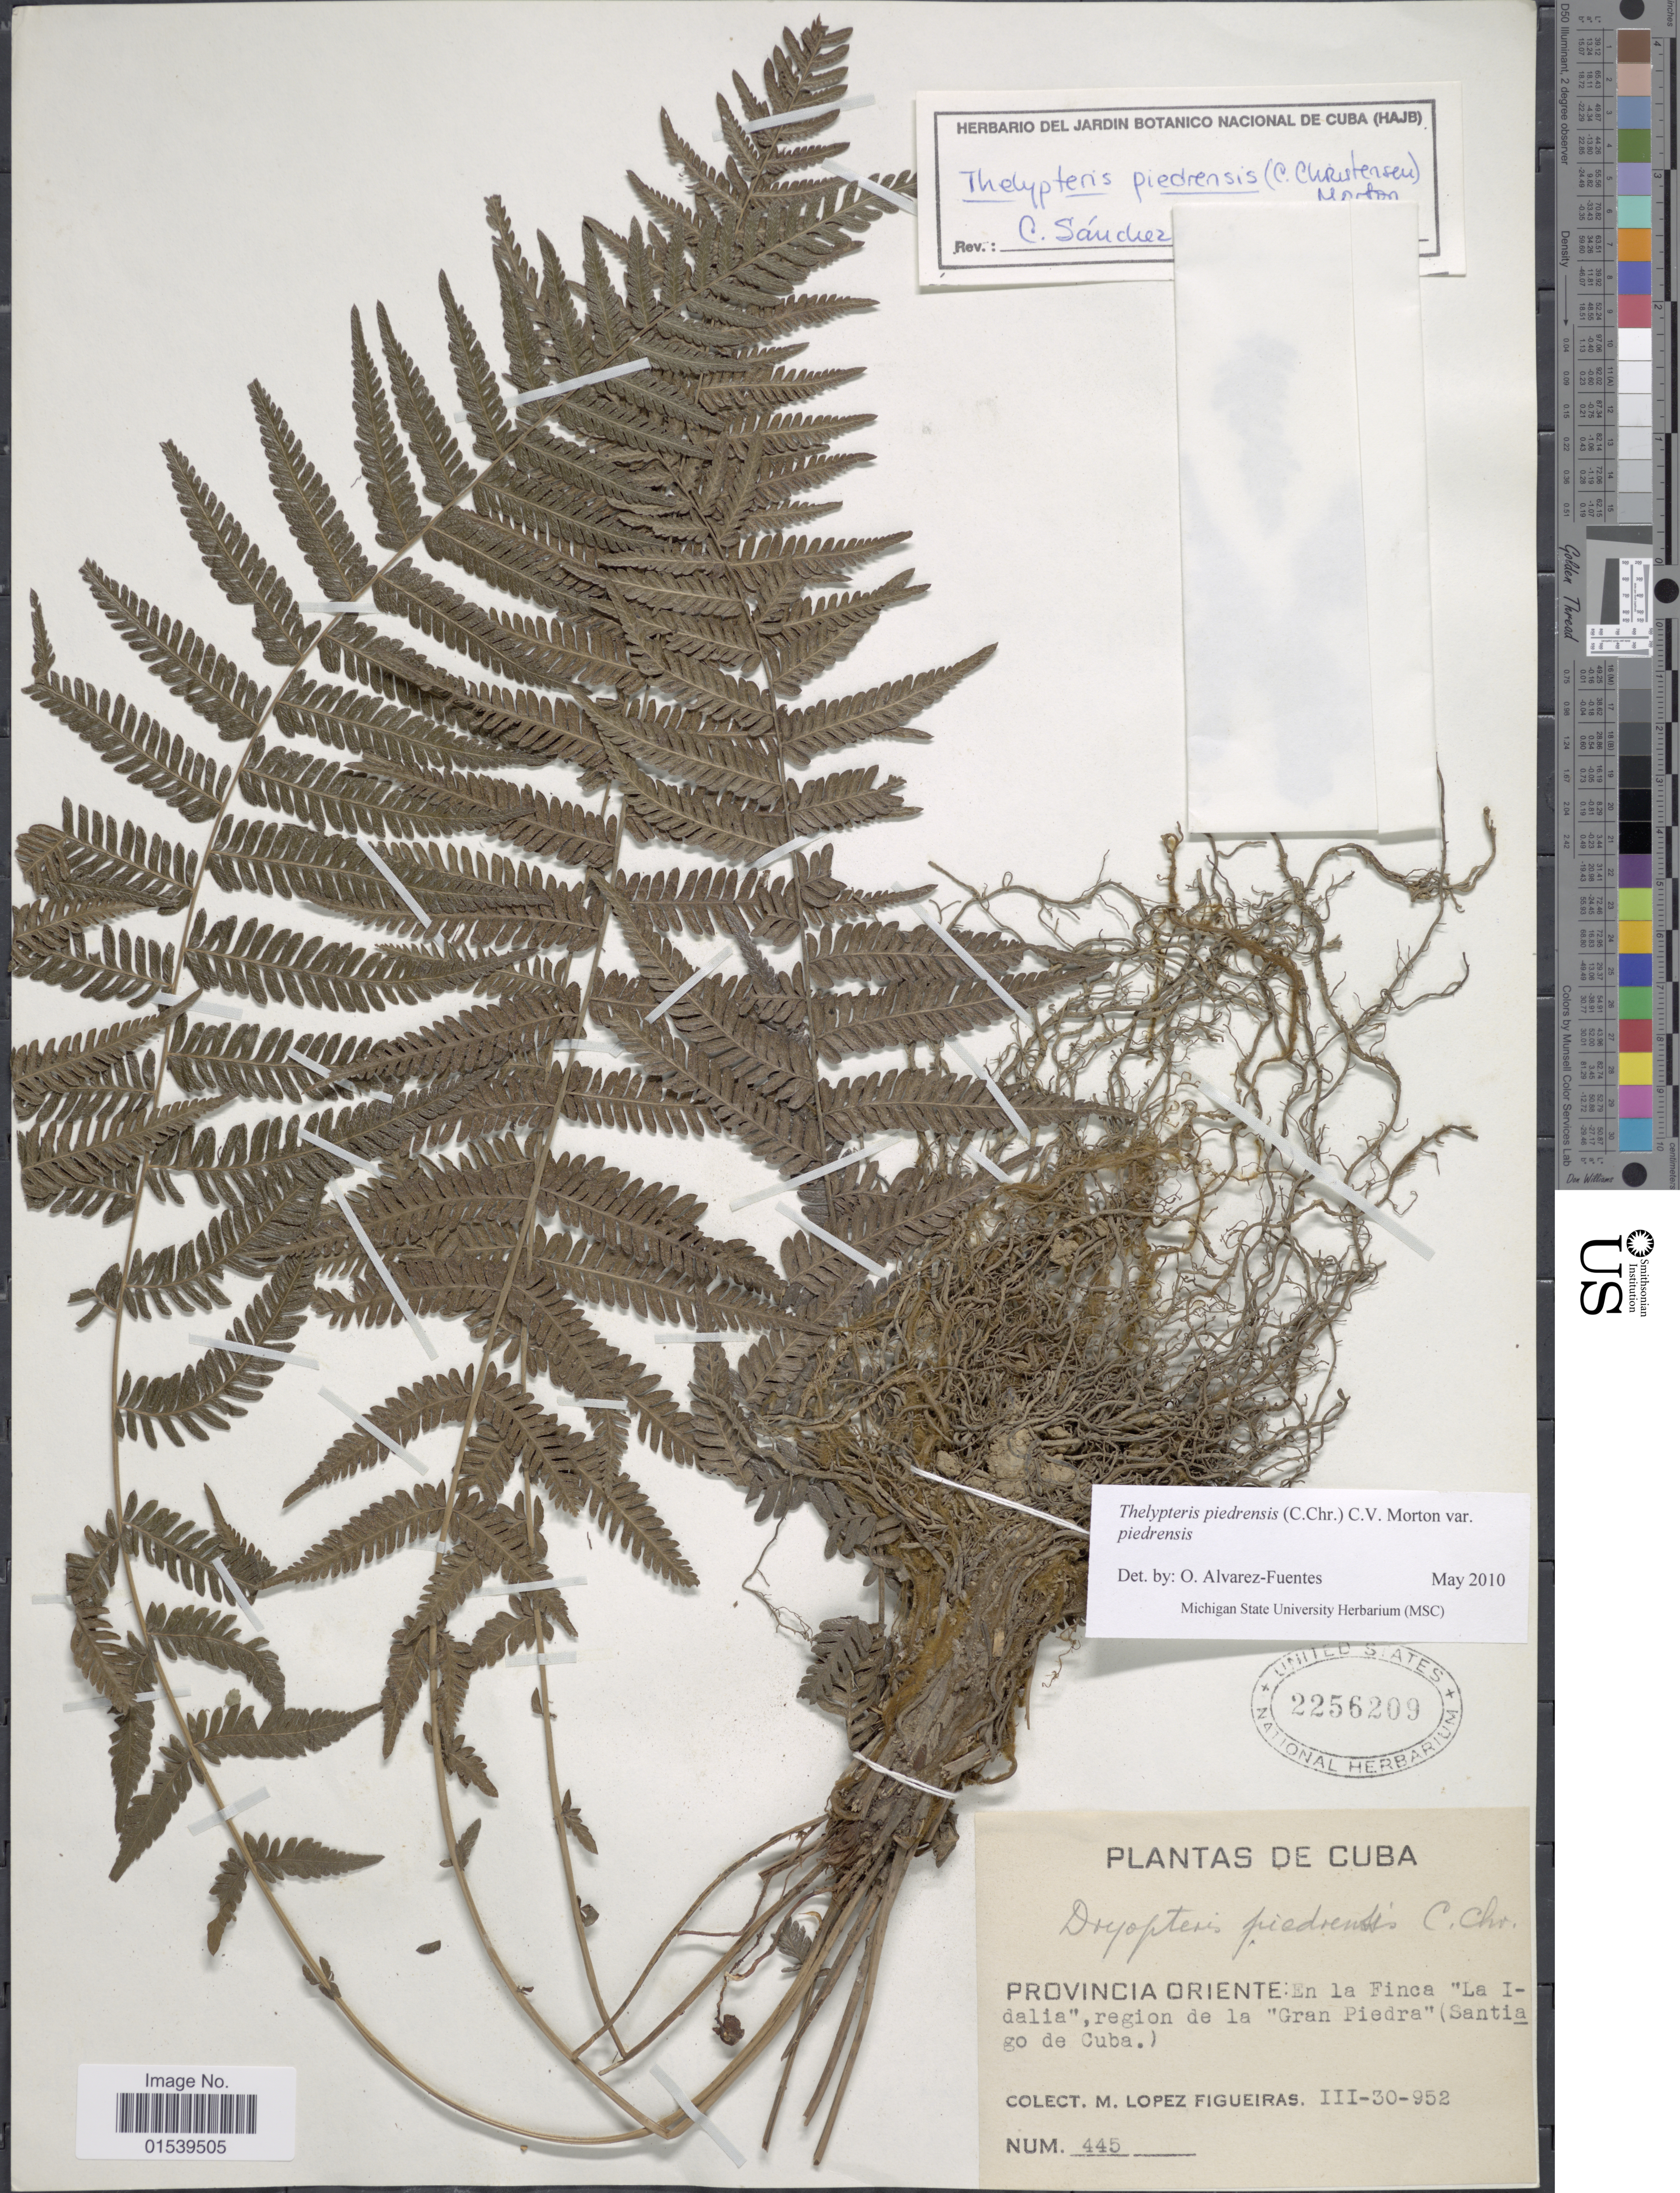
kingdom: Plantae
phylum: Tracheophyta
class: Polypodiopsida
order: Polypodiales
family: Thelypteridaceae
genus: Amauropelta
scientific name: Amauropelta piedrensis (C. Chr.) comb. nov., ined 2015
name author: (C. Chr.)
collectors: M. López Figueiras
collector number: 445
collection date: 1952-03-30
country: Cuba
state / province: Oriente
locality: Provincia Oriente: en la Finca La Idalia, region de la Gran Piedra (Santiago de Cuba)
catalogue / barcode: US 2256209